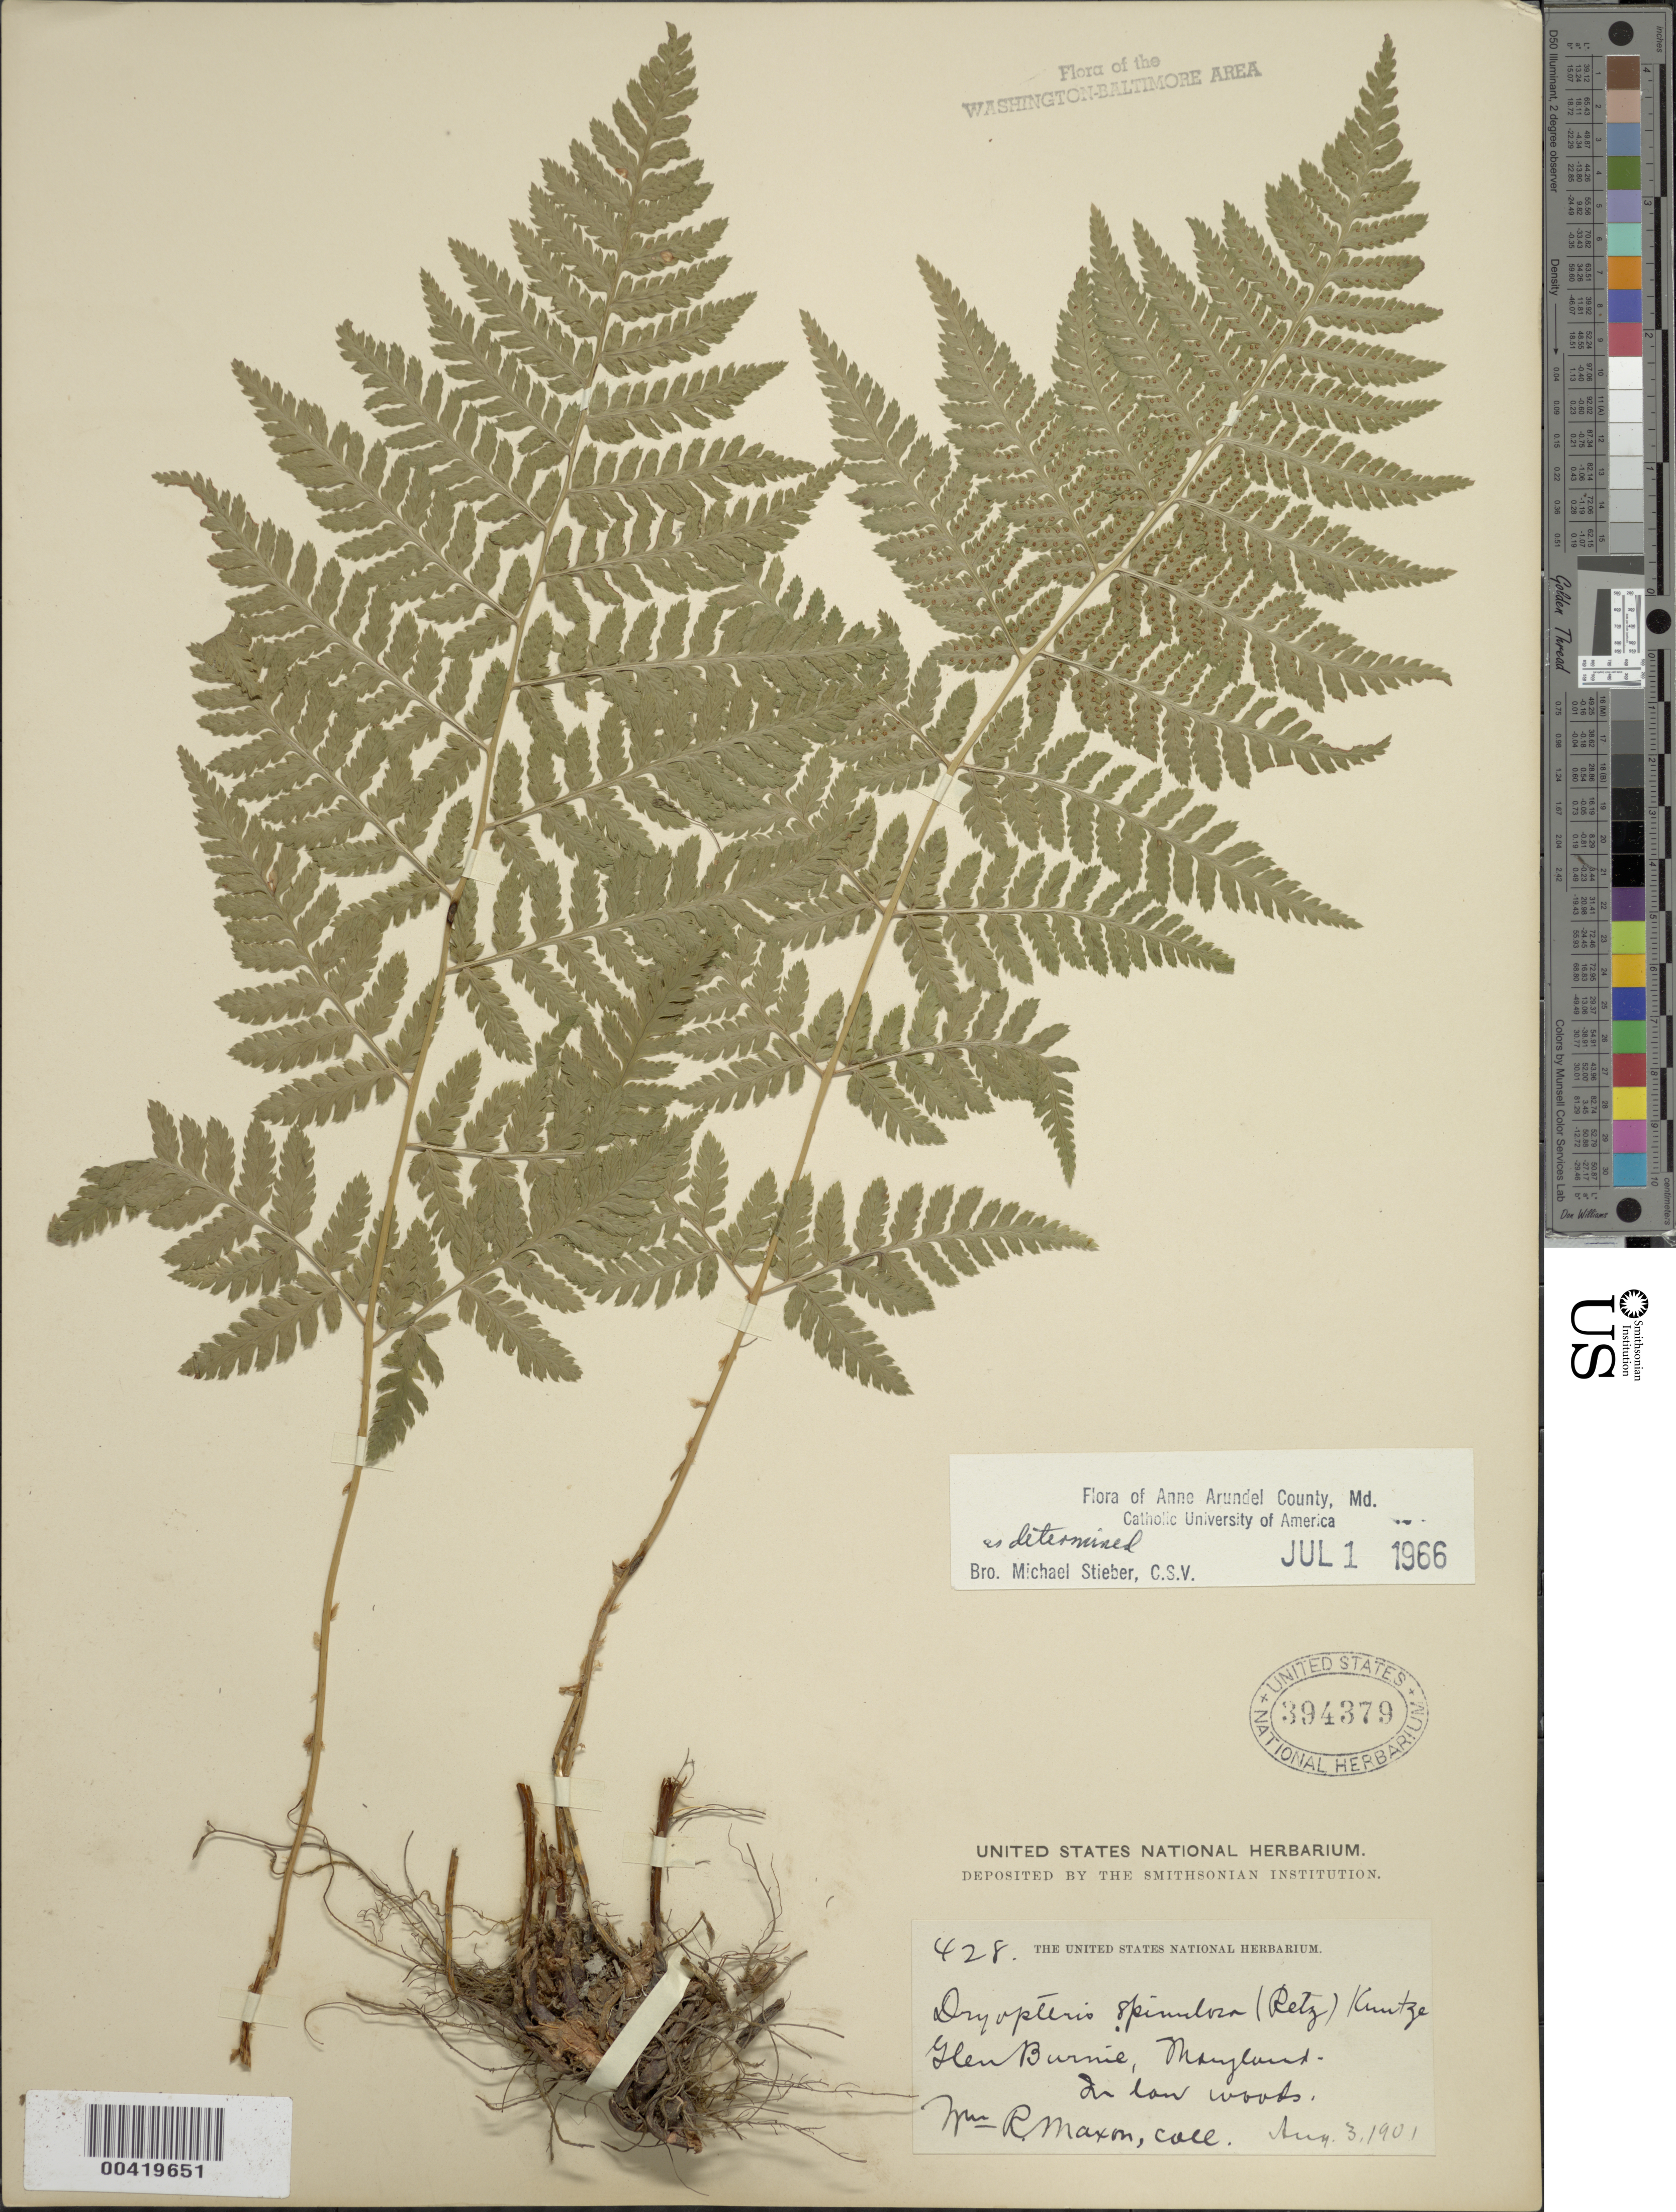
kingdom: Plantae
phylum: Tracheophyta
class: Polypodiopsida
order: Polypodiales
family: Dryopteridaceae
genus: Dryopteris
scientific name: Dryopteris carthusiana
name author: (Villars) H.P. Fuchs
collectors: W. R. Maxon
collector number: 428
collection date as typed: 03 Aug 1901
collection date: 1901-08-03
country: United States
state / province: Maryland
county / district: Anne Arundel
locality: Glen Burnie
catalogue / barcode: US 394379